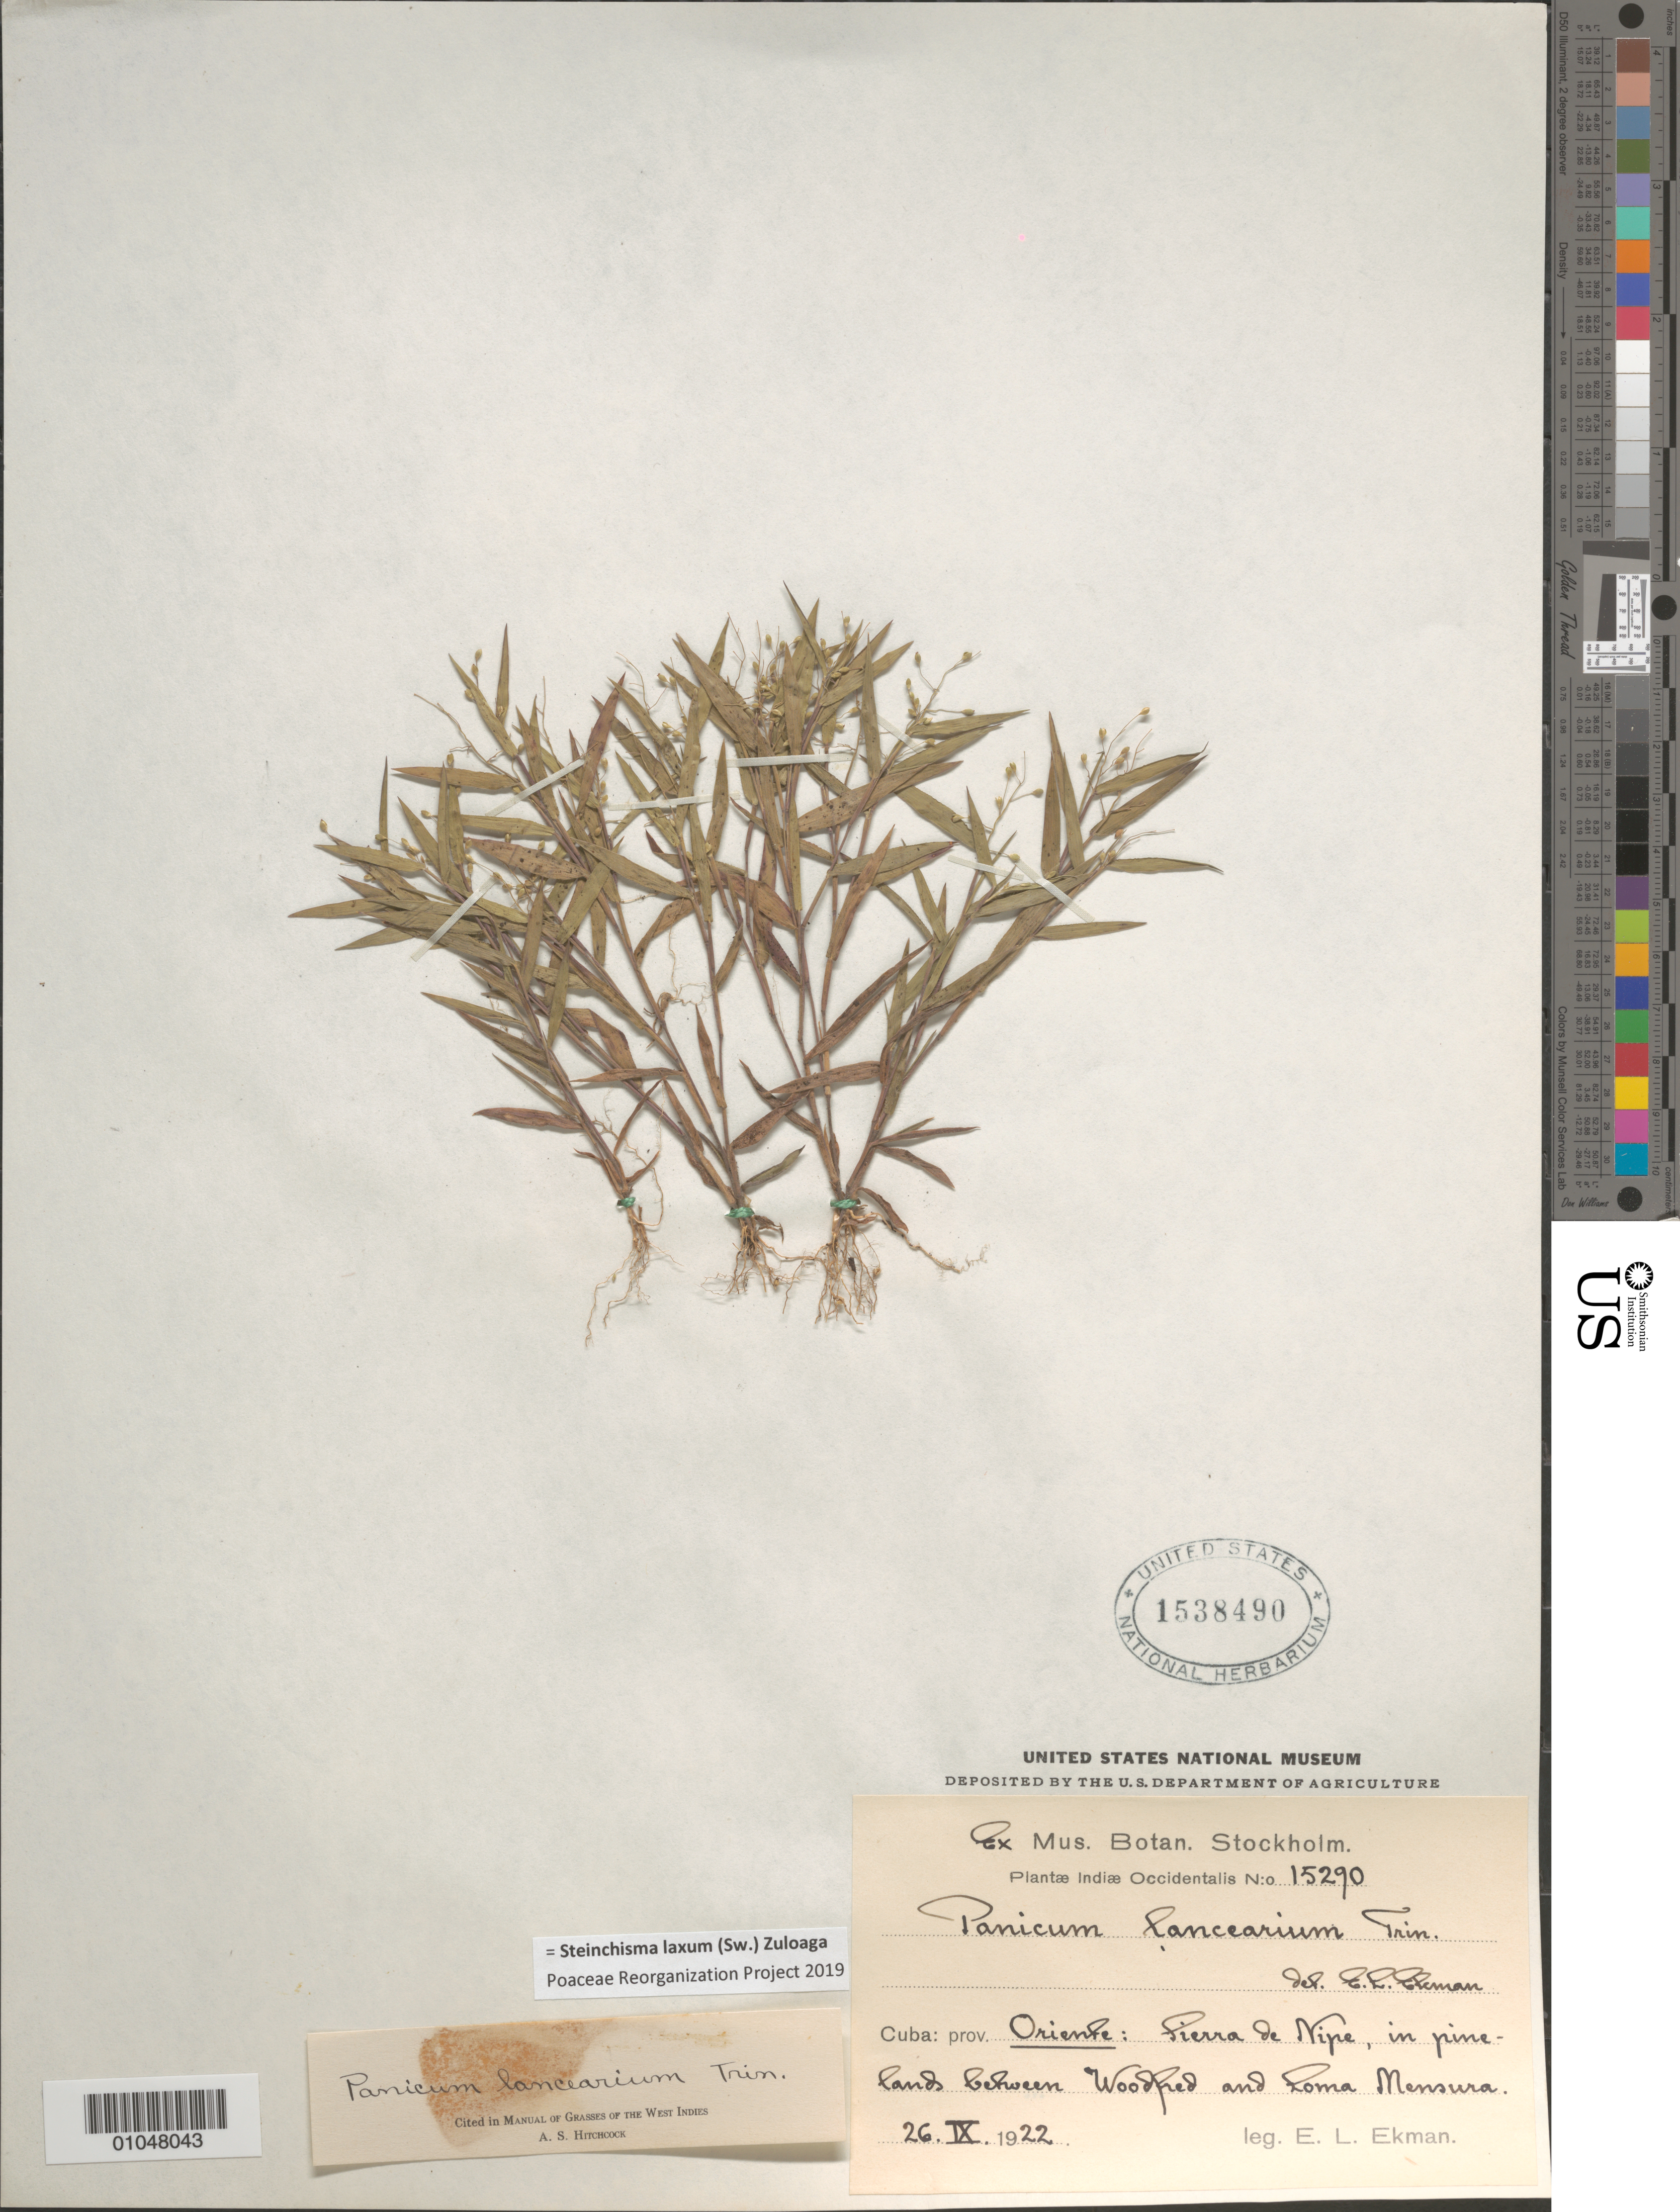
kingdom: Plantae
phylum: Tracheophyta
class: Liliopsida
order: Poales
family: Poaceae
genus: Panicum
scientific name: Panicum laxum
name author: Sw.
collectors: E. L. Ekman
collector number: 15290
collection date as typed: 26 Sep 1922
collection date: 1922-09-26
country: Cuba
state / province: Holguín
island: Cuba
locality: Sierra de Nipe, in pinelands between Woodshed and Loma Mensura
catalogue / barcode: US 1538490